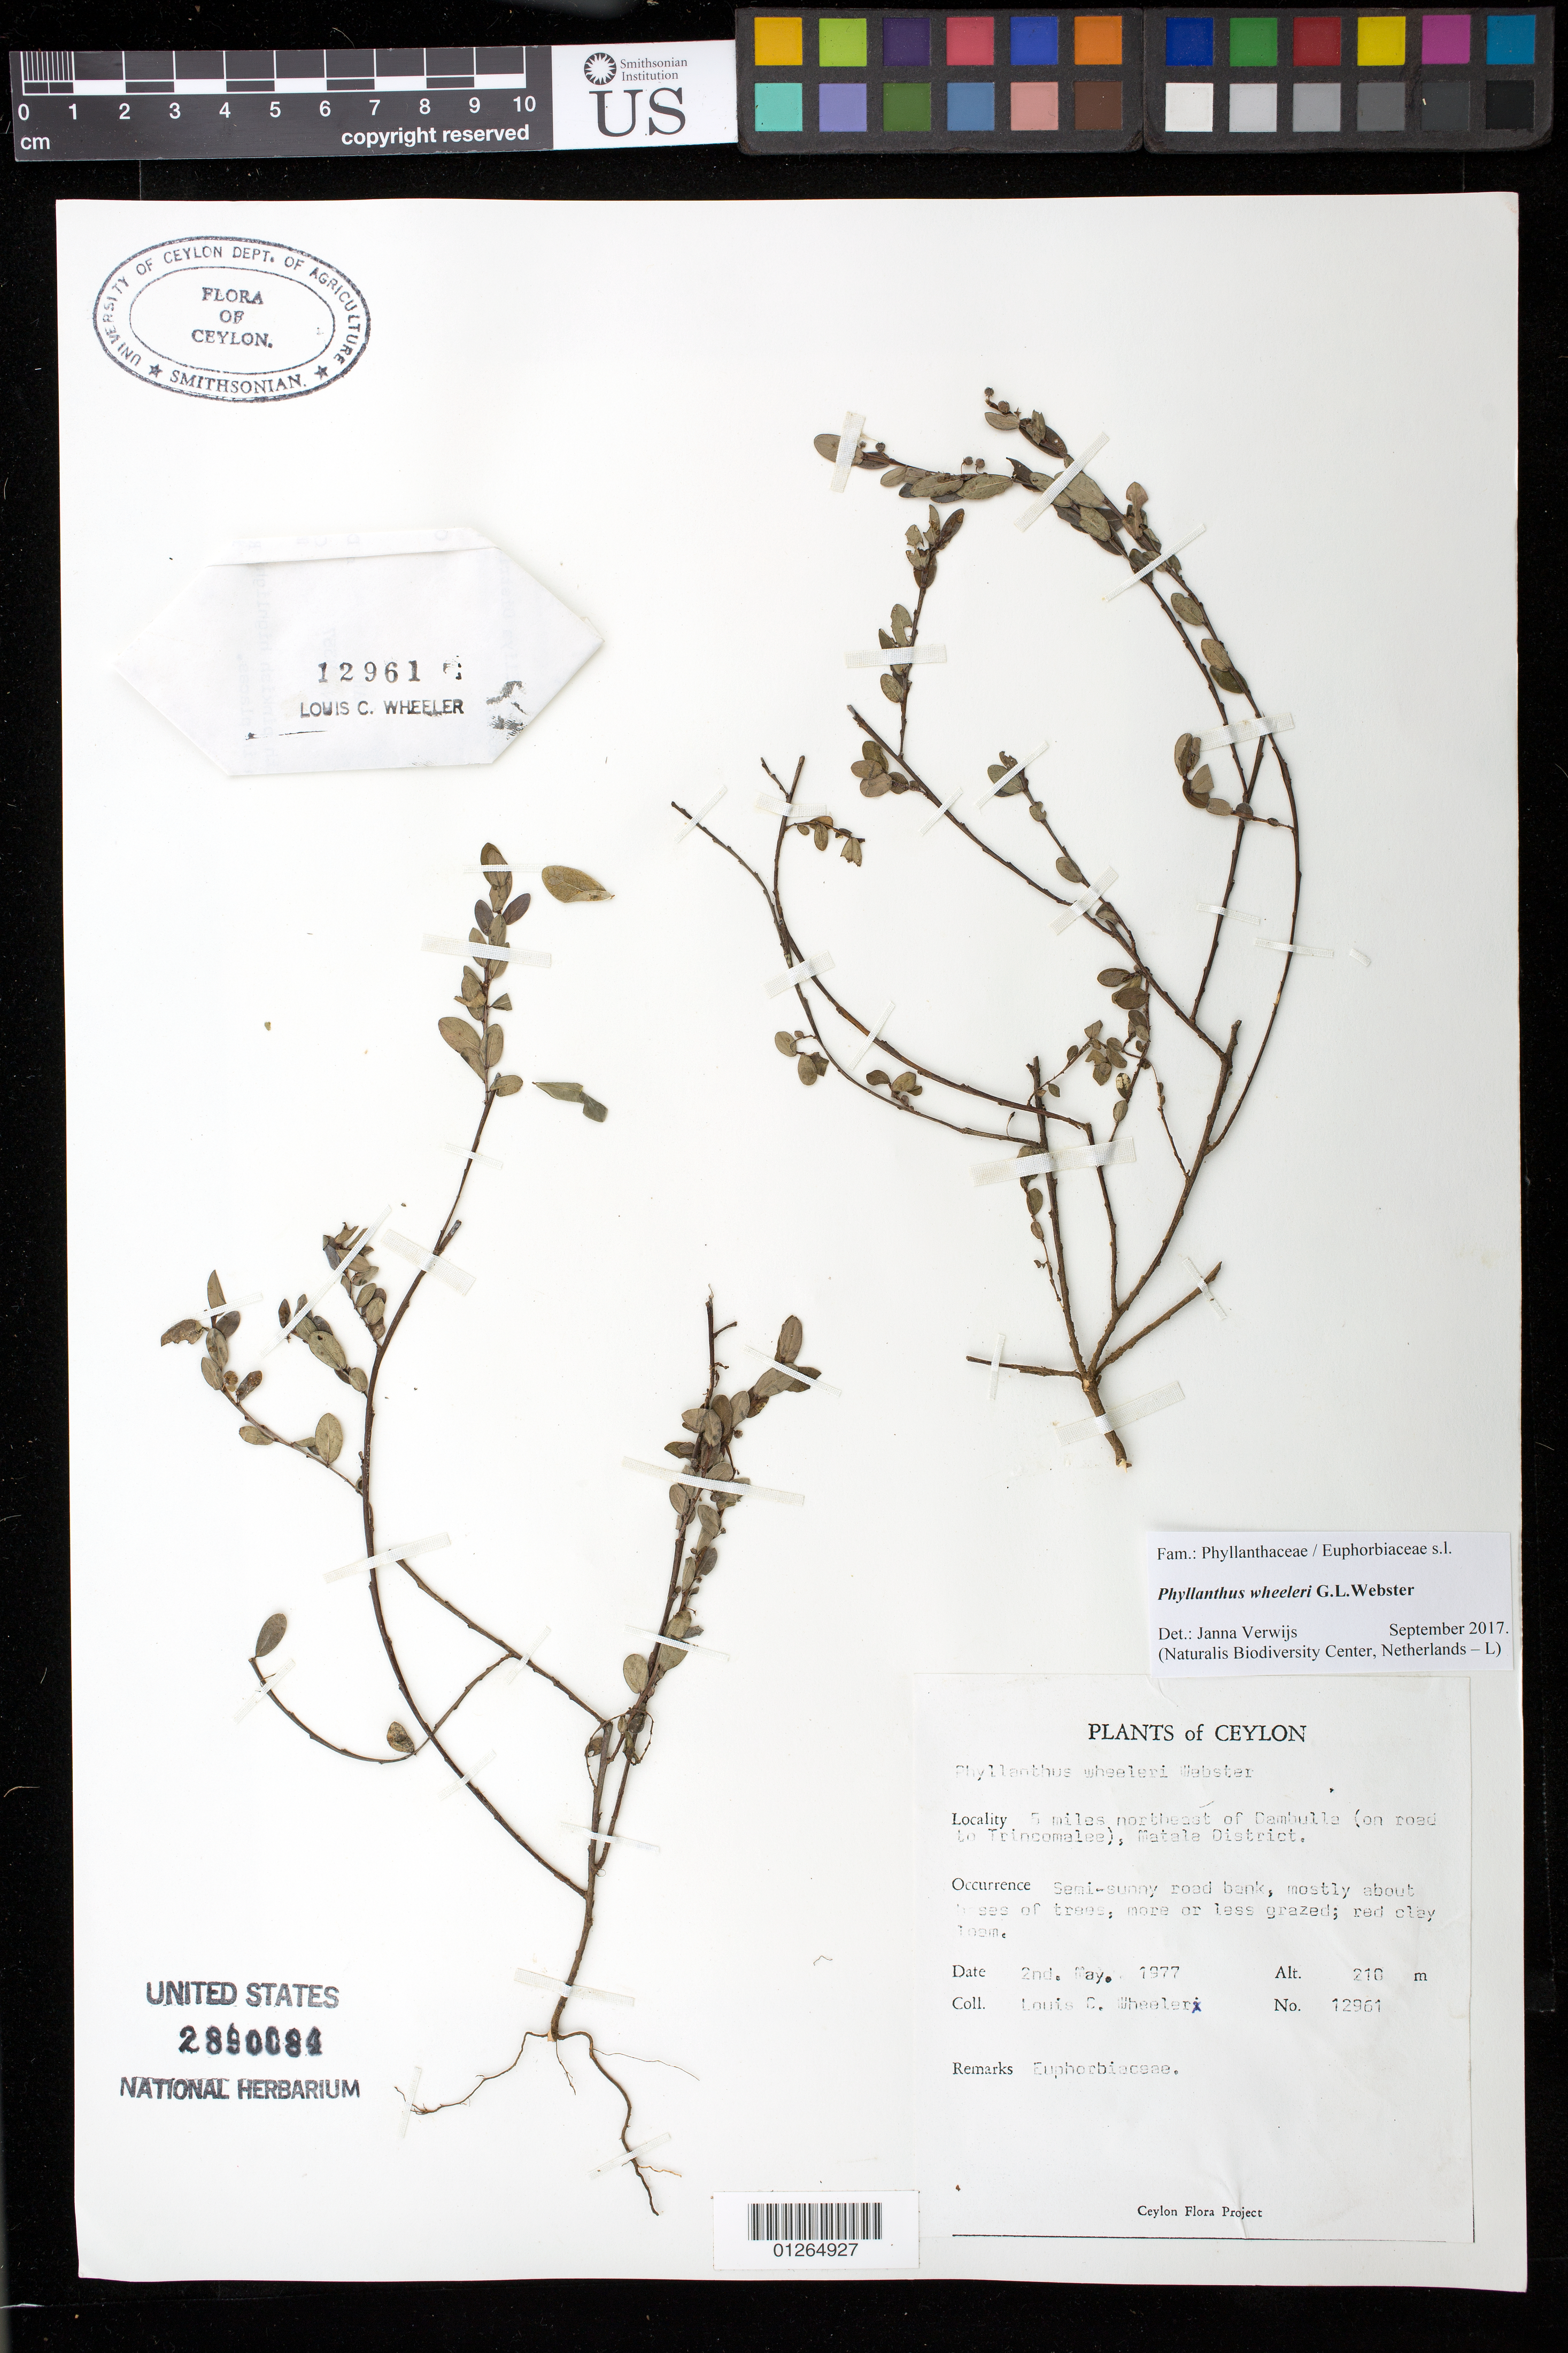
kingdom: Plantae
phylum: Tracheophyta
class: Magnoliopsida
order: Malpighiales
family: Phyllanthaceae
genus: Phyllanthus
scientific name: Phyllanthus wheeleri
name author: G.L. Webster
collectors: L. C. Wheeler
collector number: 12961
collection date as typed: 2 May 1977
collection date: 1977-05-02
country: Sri Lanka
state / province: Central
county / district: Matale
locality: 5 mi N of Dambulla.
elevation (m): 210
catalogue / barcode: US 2890084